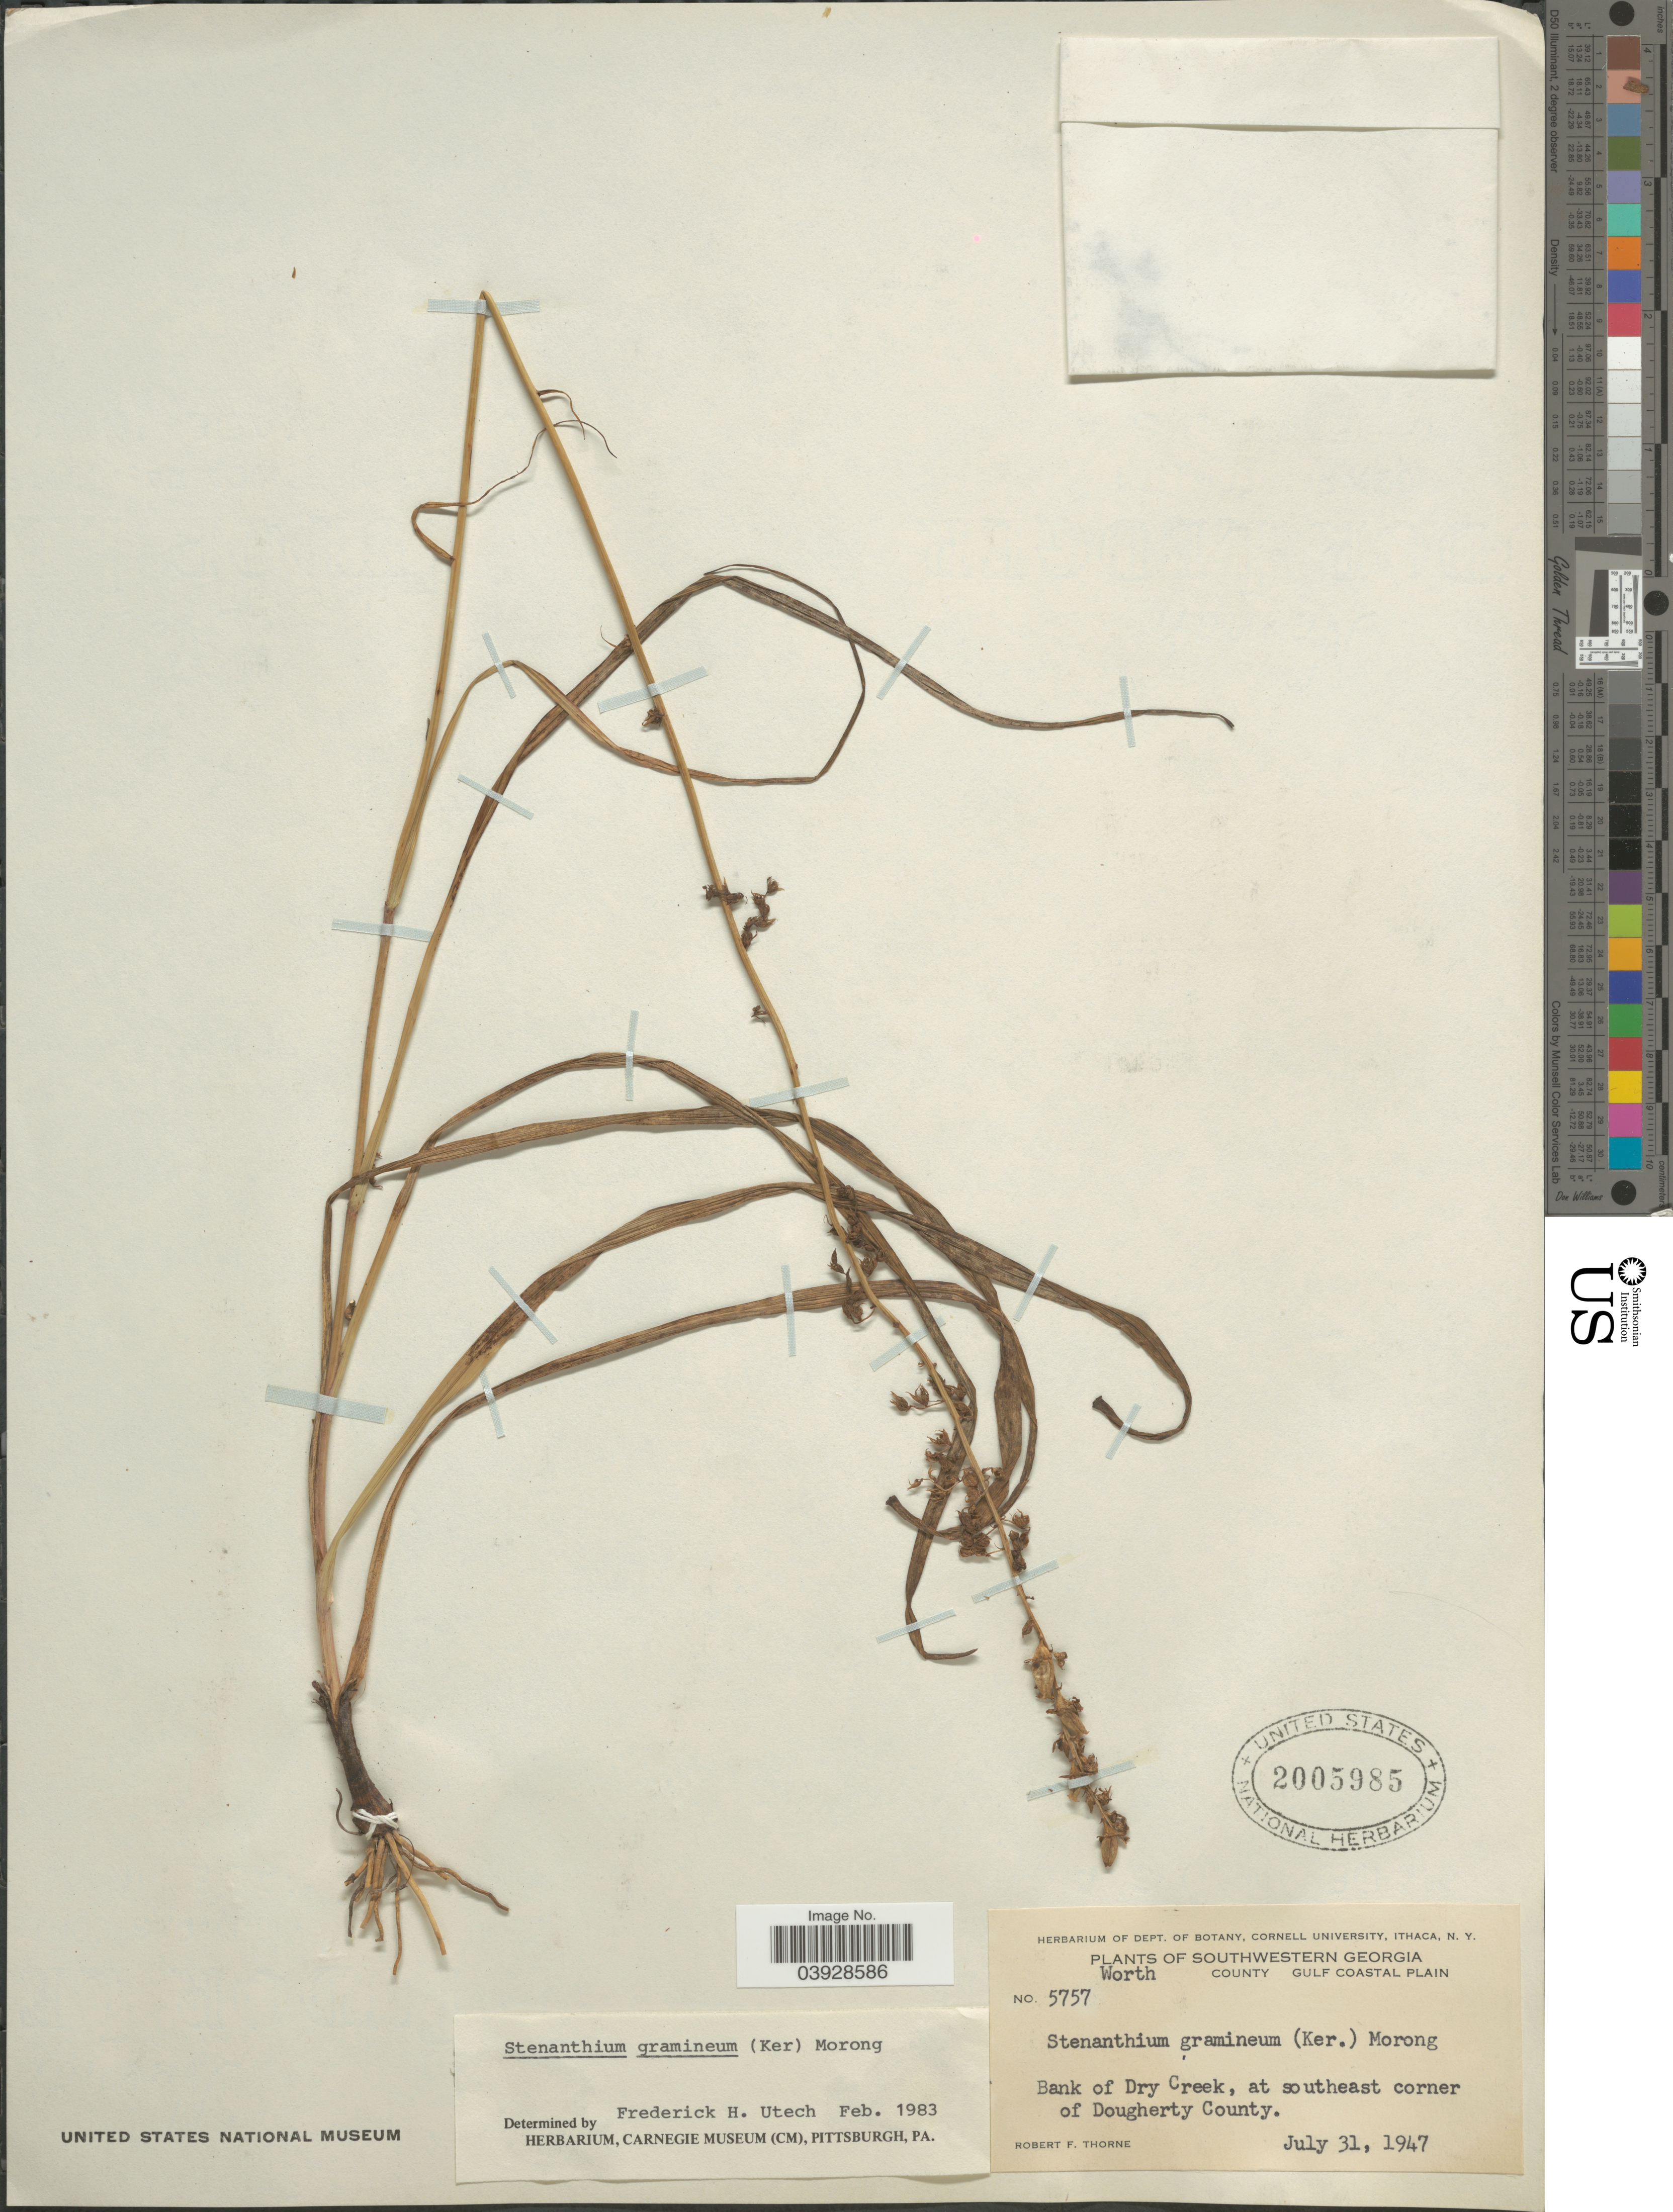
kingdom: Plantae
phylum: Tracheophyta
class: Liliopsida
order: Liliales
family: Melanthiaceae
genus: Stenanthium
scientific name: Stenanthium gramineum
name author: (Ker Gawl.) Morong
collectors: R. F. Thorne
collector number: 5757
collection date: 1947-07-31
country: United States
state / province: Georgia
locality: Southwestern Georgia. Worth County Gulf Coastal Plain. Bank of Dry Creek, at southeast corner of Dougherty County.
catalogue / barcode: US 2005985